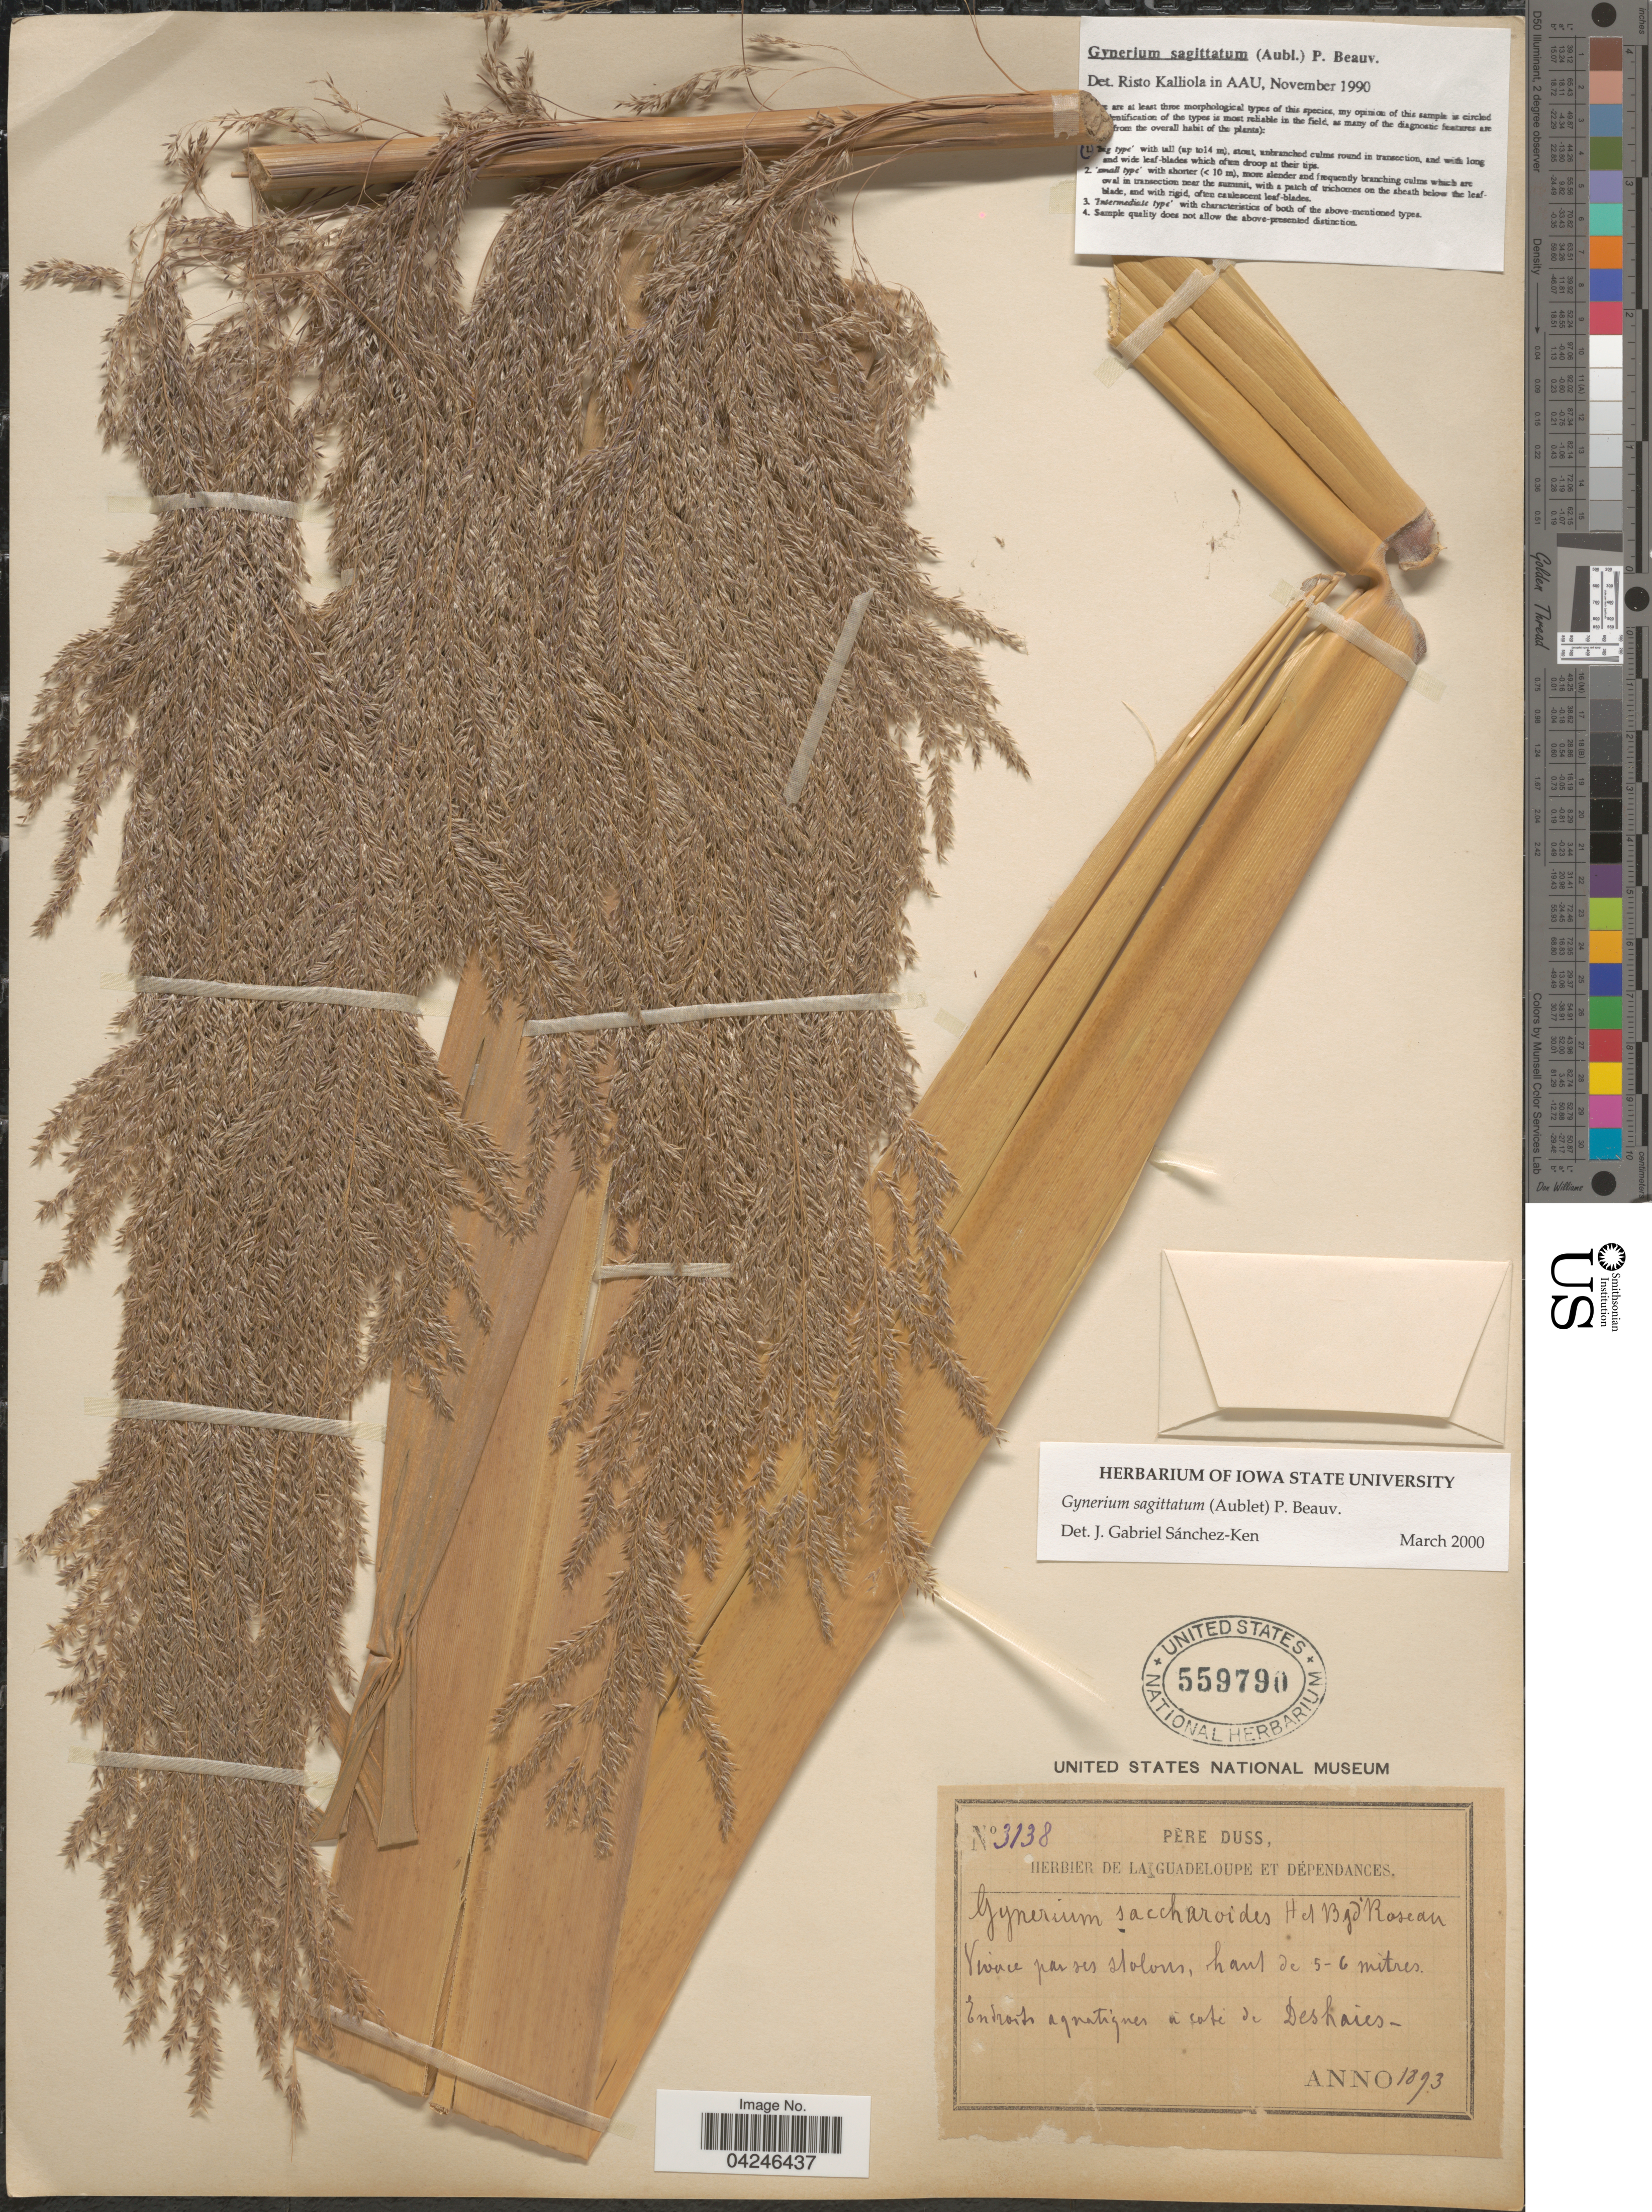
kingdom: Plantae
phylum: Tracheophyta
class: Liliopsida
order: Poales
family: Poaceae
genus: Gynerium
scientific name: Gynerium sagittatum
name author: (Aubl.) P. Beauv.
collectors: Père Duss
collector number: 3138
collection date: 1893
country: Guadeloupe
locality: Endroits aquatignes a cote de Deshaies.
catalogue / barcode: US 559790